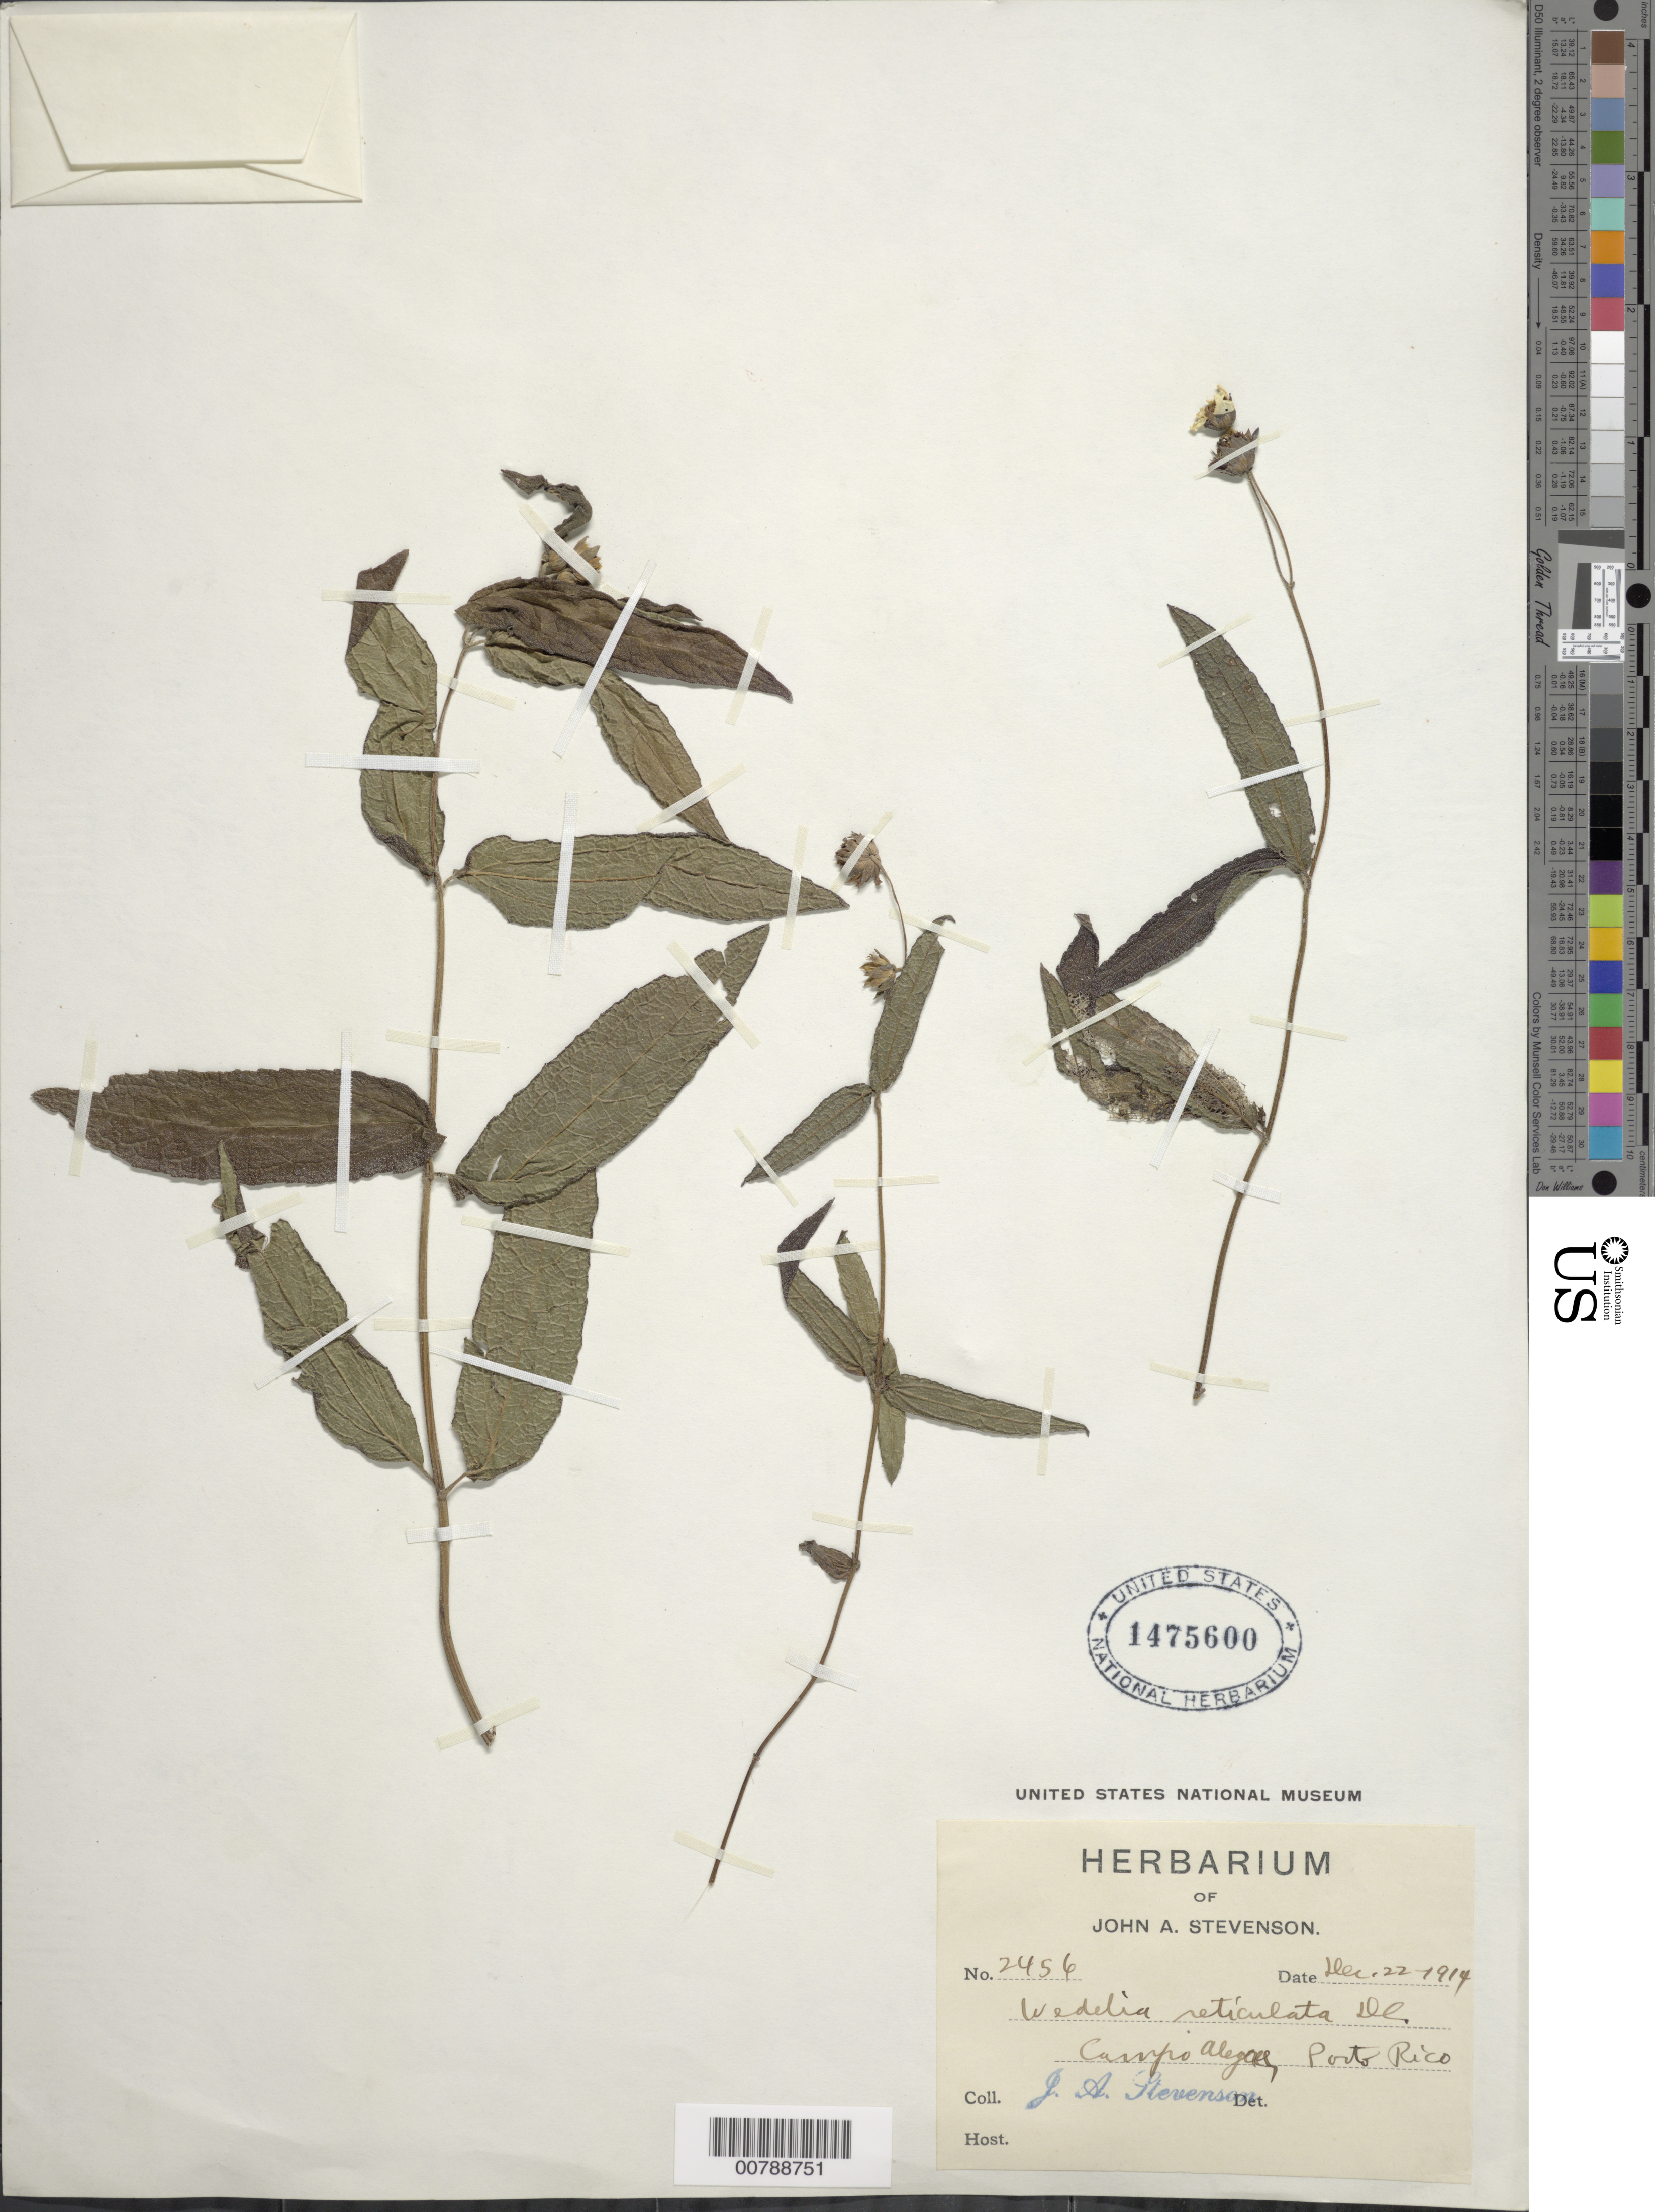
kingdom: Plantae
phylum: Tracheophyta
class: Magnoliopsida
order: Asterales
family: Asteraceae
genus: Wedelia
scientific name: Wedelia reticulata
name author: DC.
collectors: J. Stevenson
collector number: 2456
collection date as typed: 22 Dec 1914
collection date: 1914-12-22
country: Puerto Rico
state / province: Manatí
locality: Campo Alegre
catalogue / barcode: US 1475600